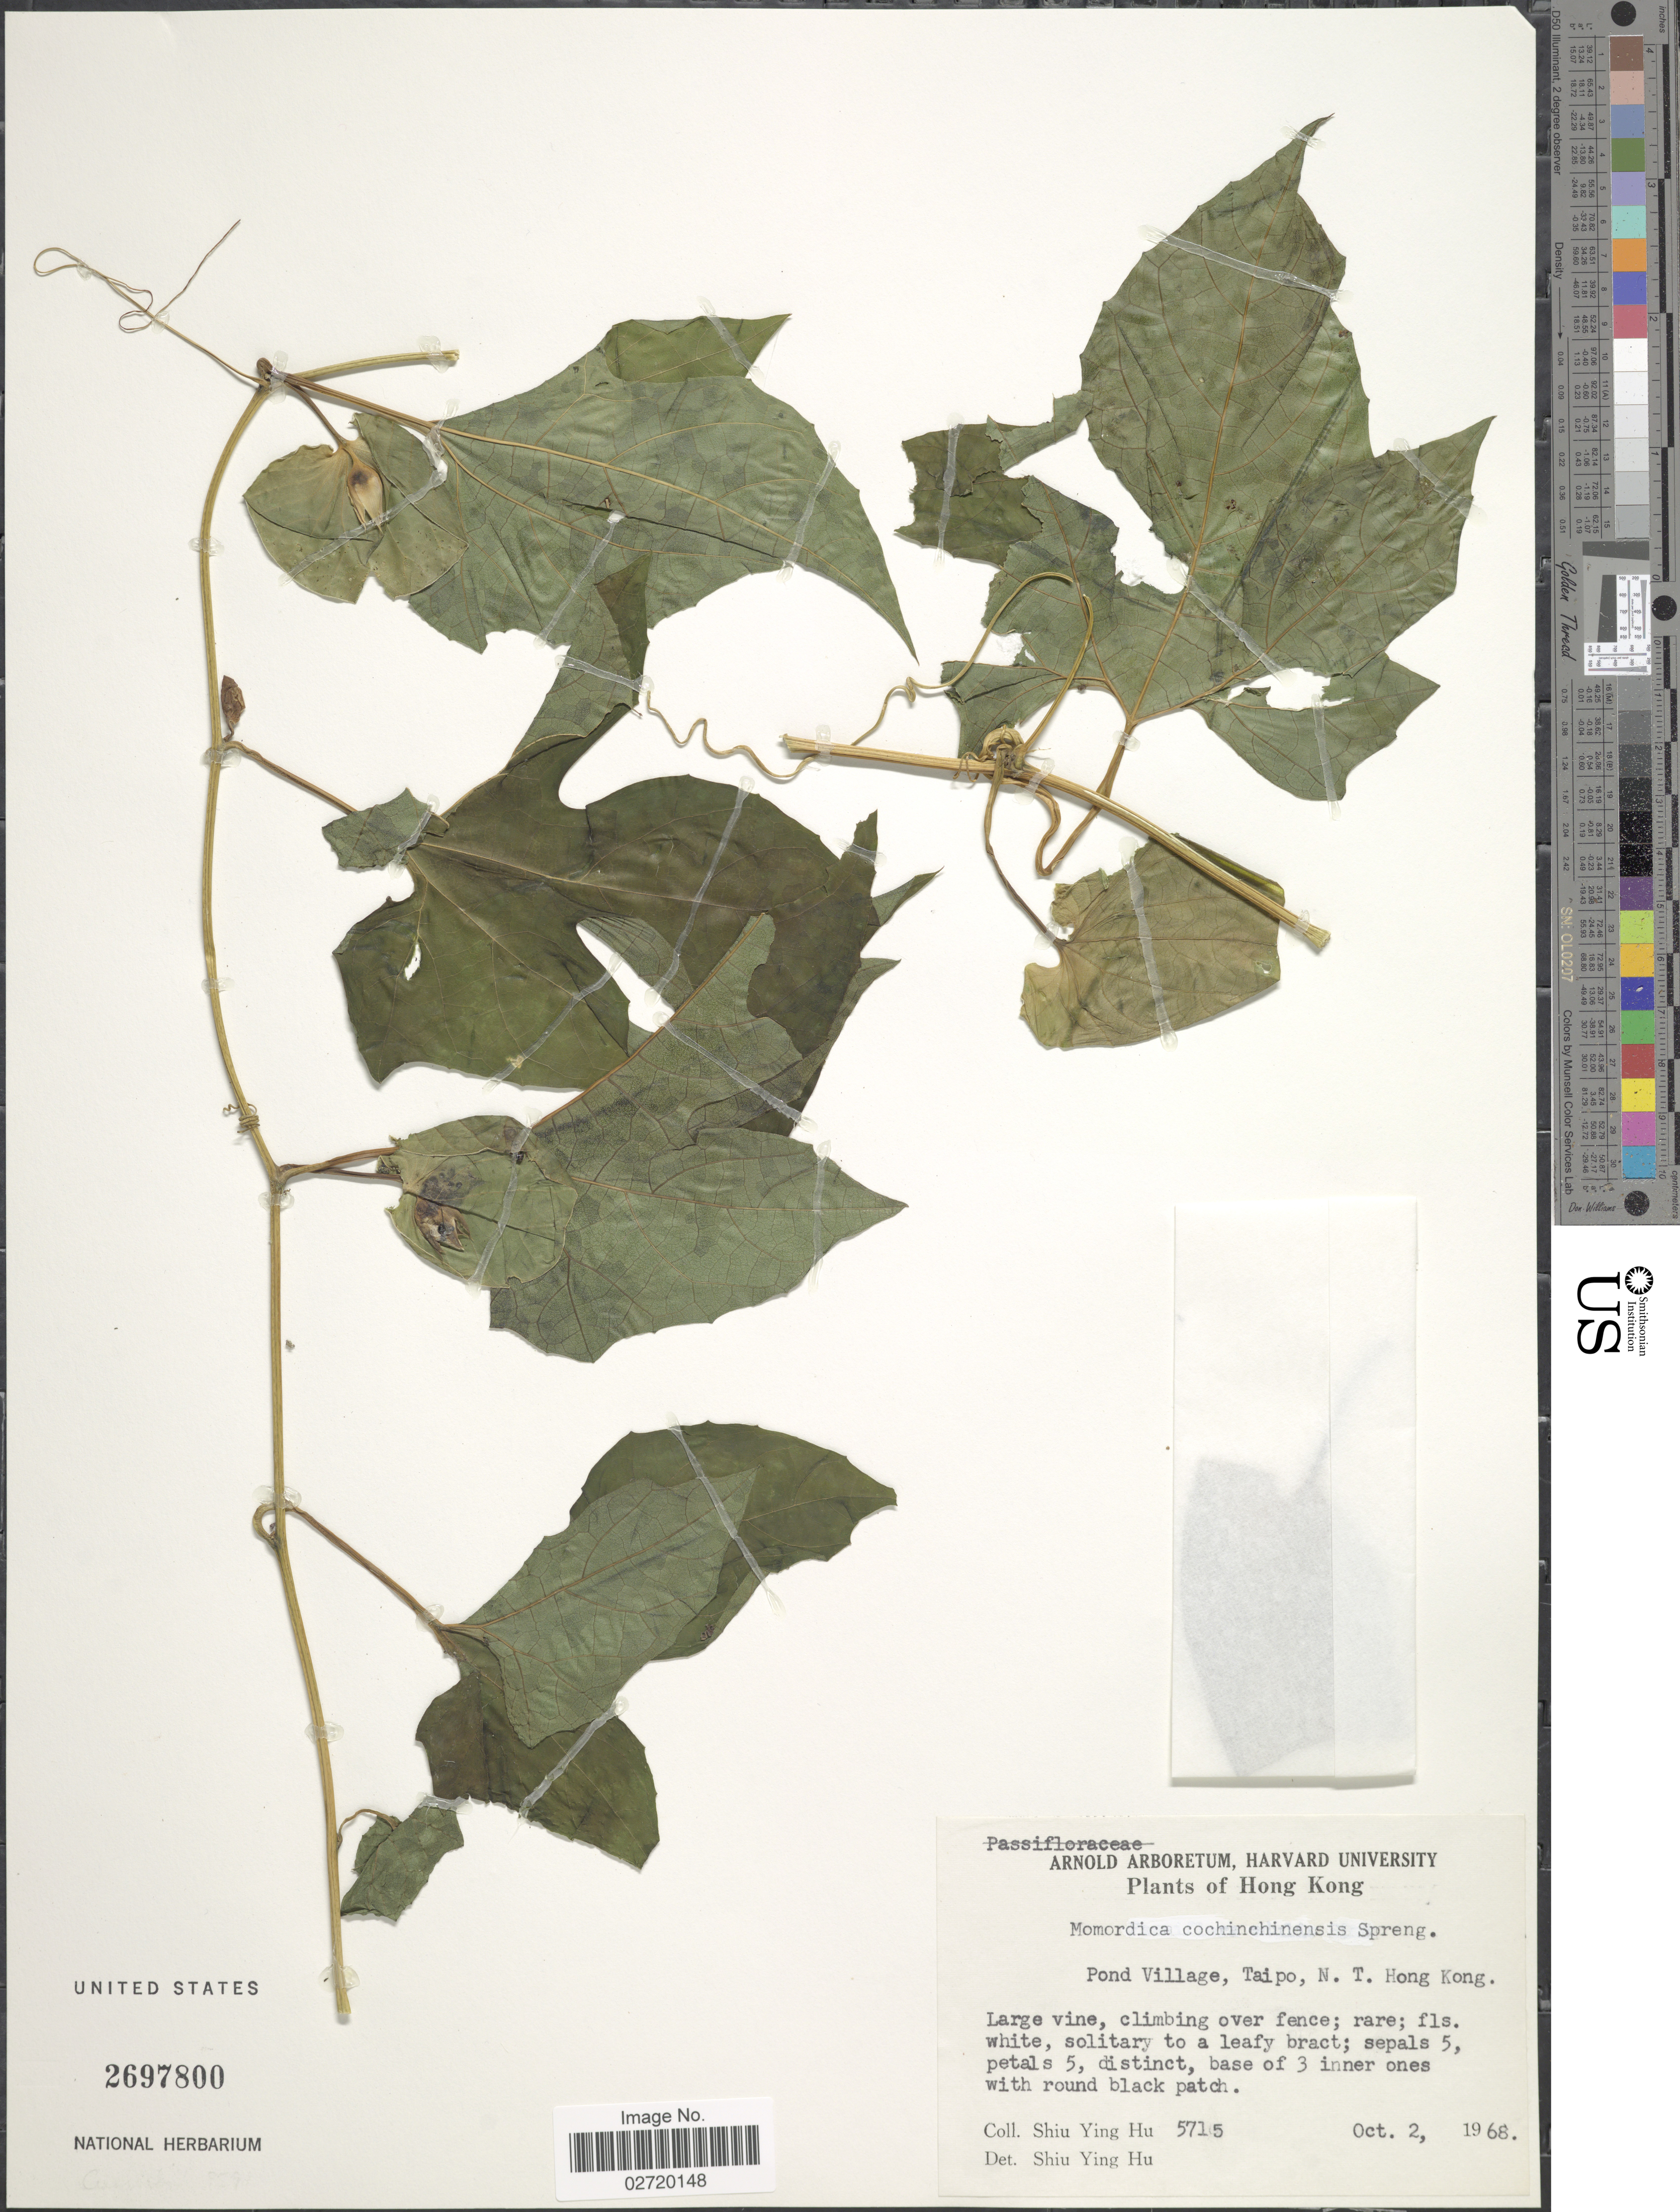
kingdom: Plantae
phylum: Tracheophyta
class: Magnoliopsida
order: Cucurbitales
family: Cucurbitaceae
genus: Momordica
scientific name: Momordica cochinchinensis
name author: (Lour.) Spreng.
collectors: S. Y. Hu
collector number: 5715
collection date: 1968-10-02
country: China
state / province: Hong Kong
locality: Pond Village, Taipo, N.T., Hong Kong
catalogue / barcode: US 2697800